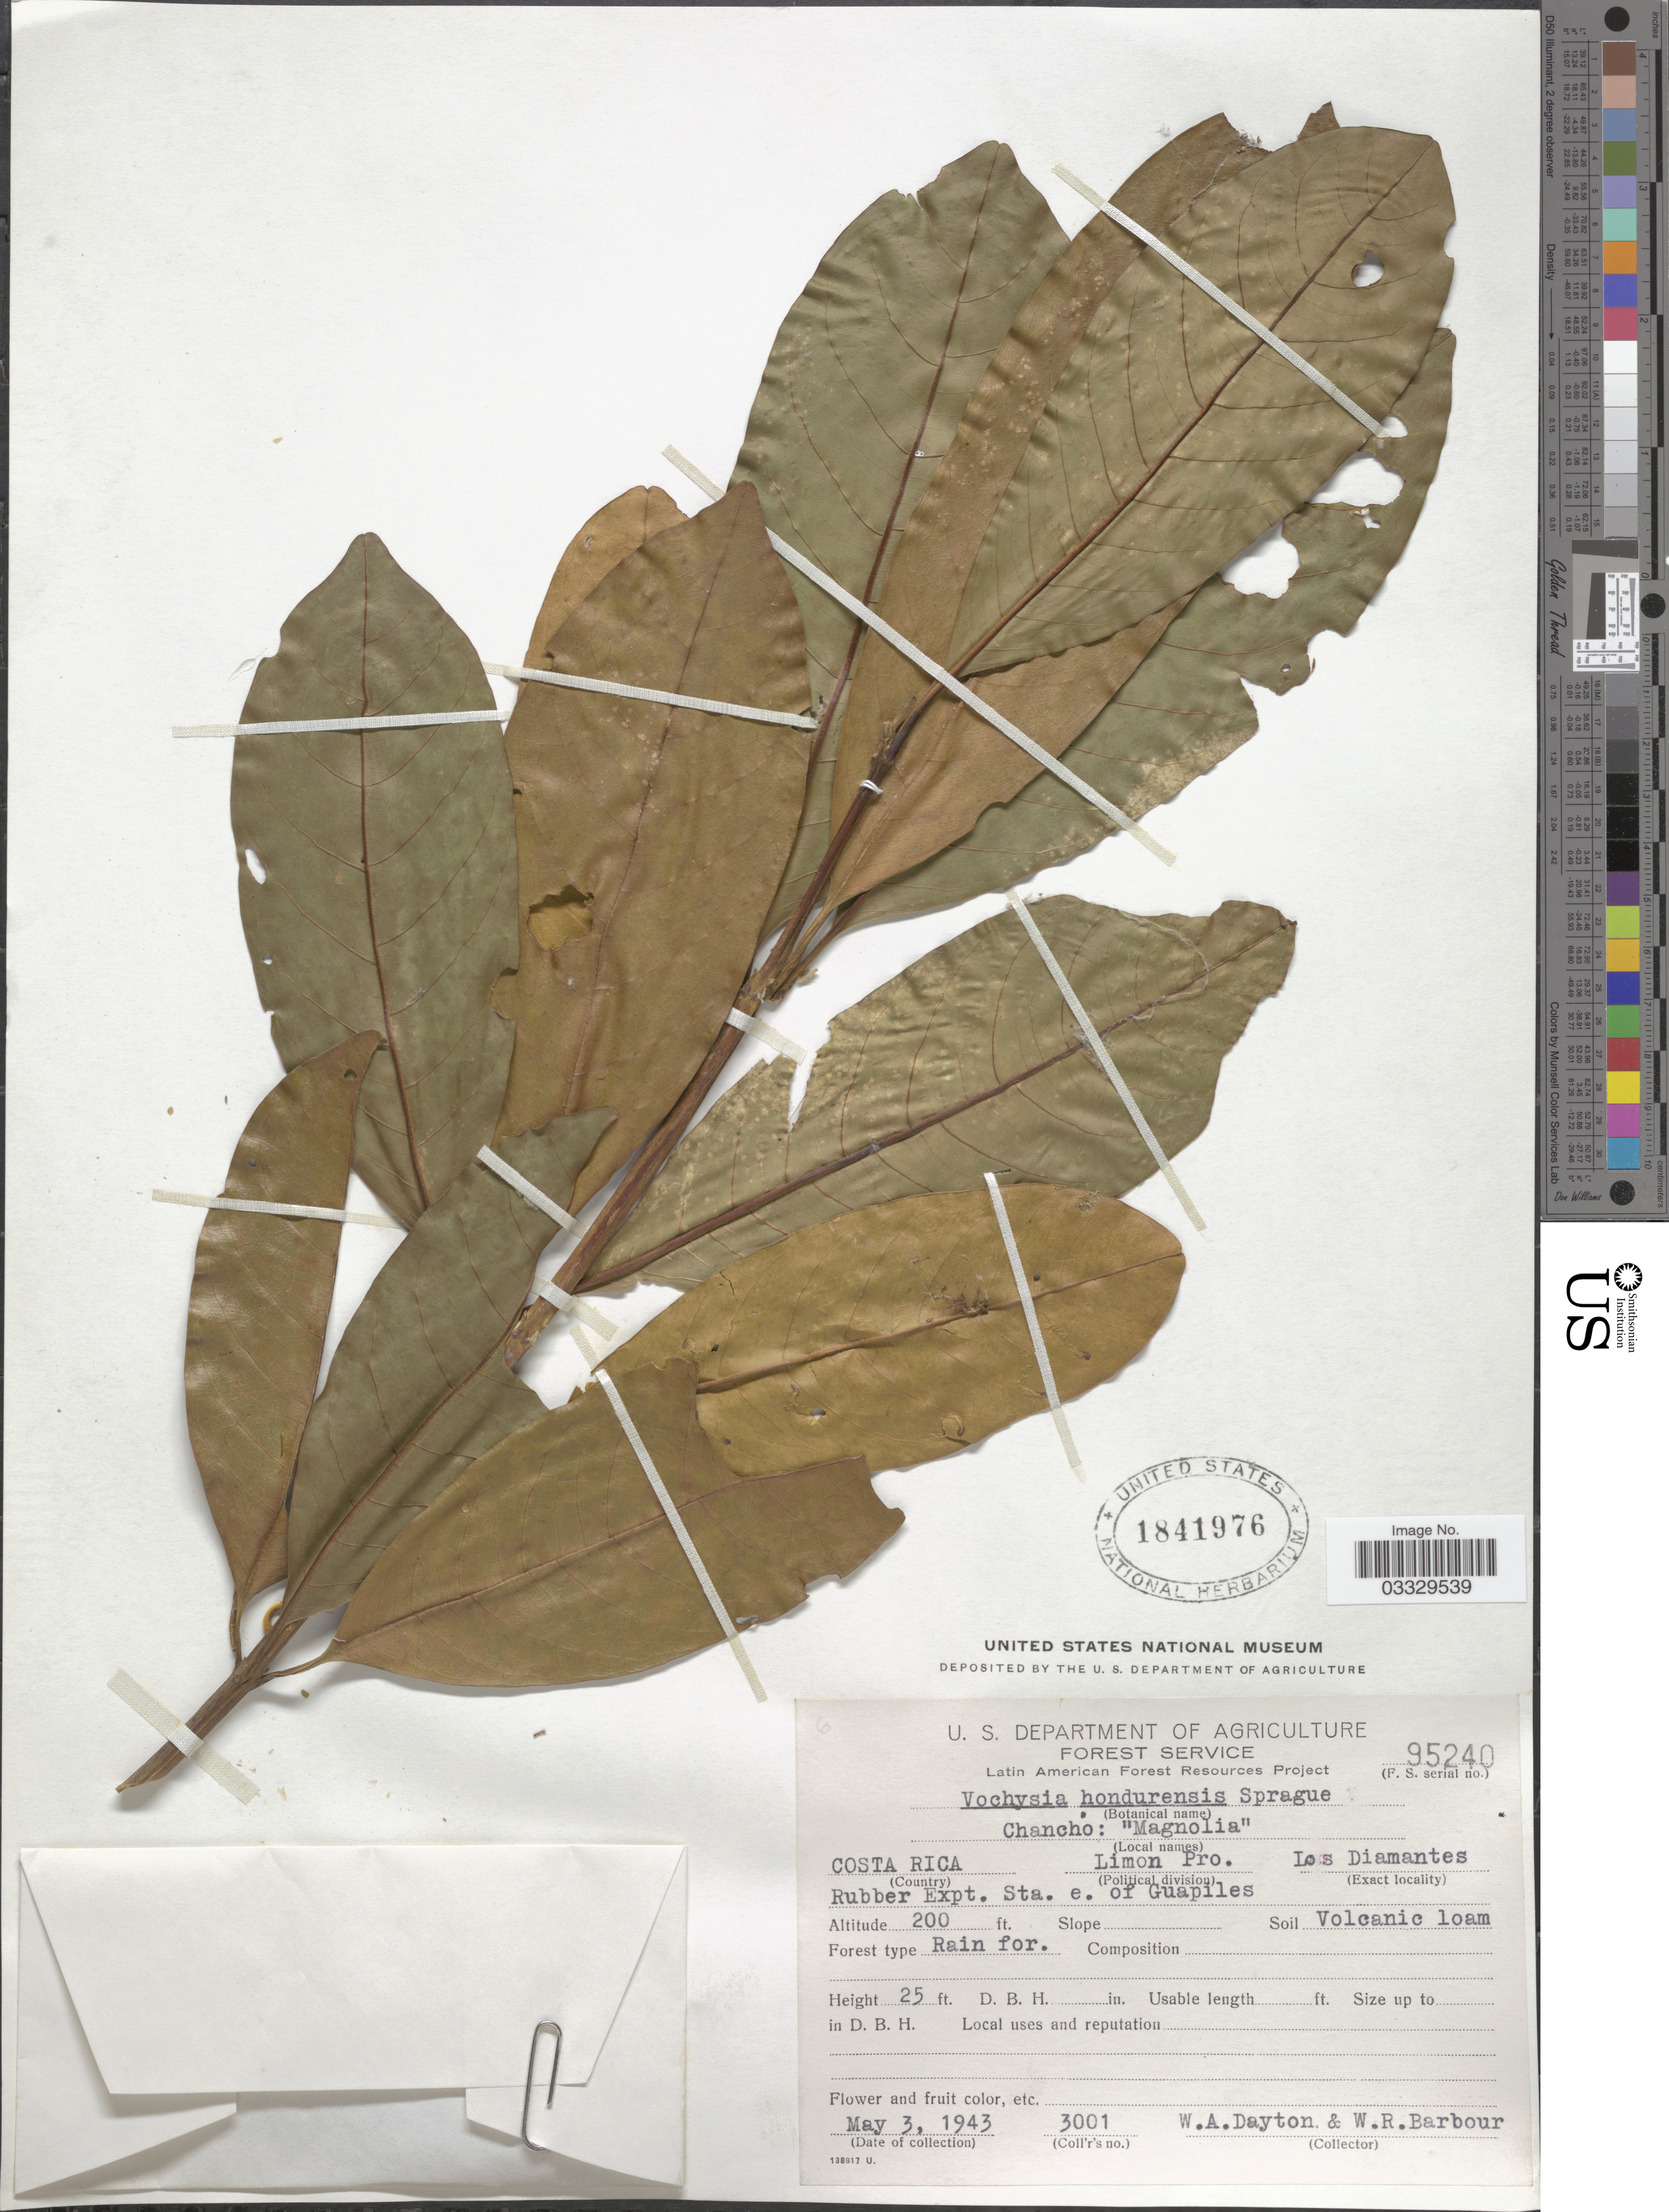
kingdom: Plantae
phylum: Tracheophyta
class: Magnoliopsida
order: Myrtales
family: Vochysiaceae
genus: Vochysia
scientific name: Vochysia hondurensis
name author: Sprague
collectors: W. Dayton & W. Barbour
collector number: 3001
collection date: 1943-05-03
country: Costa Rica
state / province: Limón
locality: Los Diamantes. Ruber Expt. Sta. e. of Guapiles.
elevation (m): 61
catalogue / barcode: US 1841976